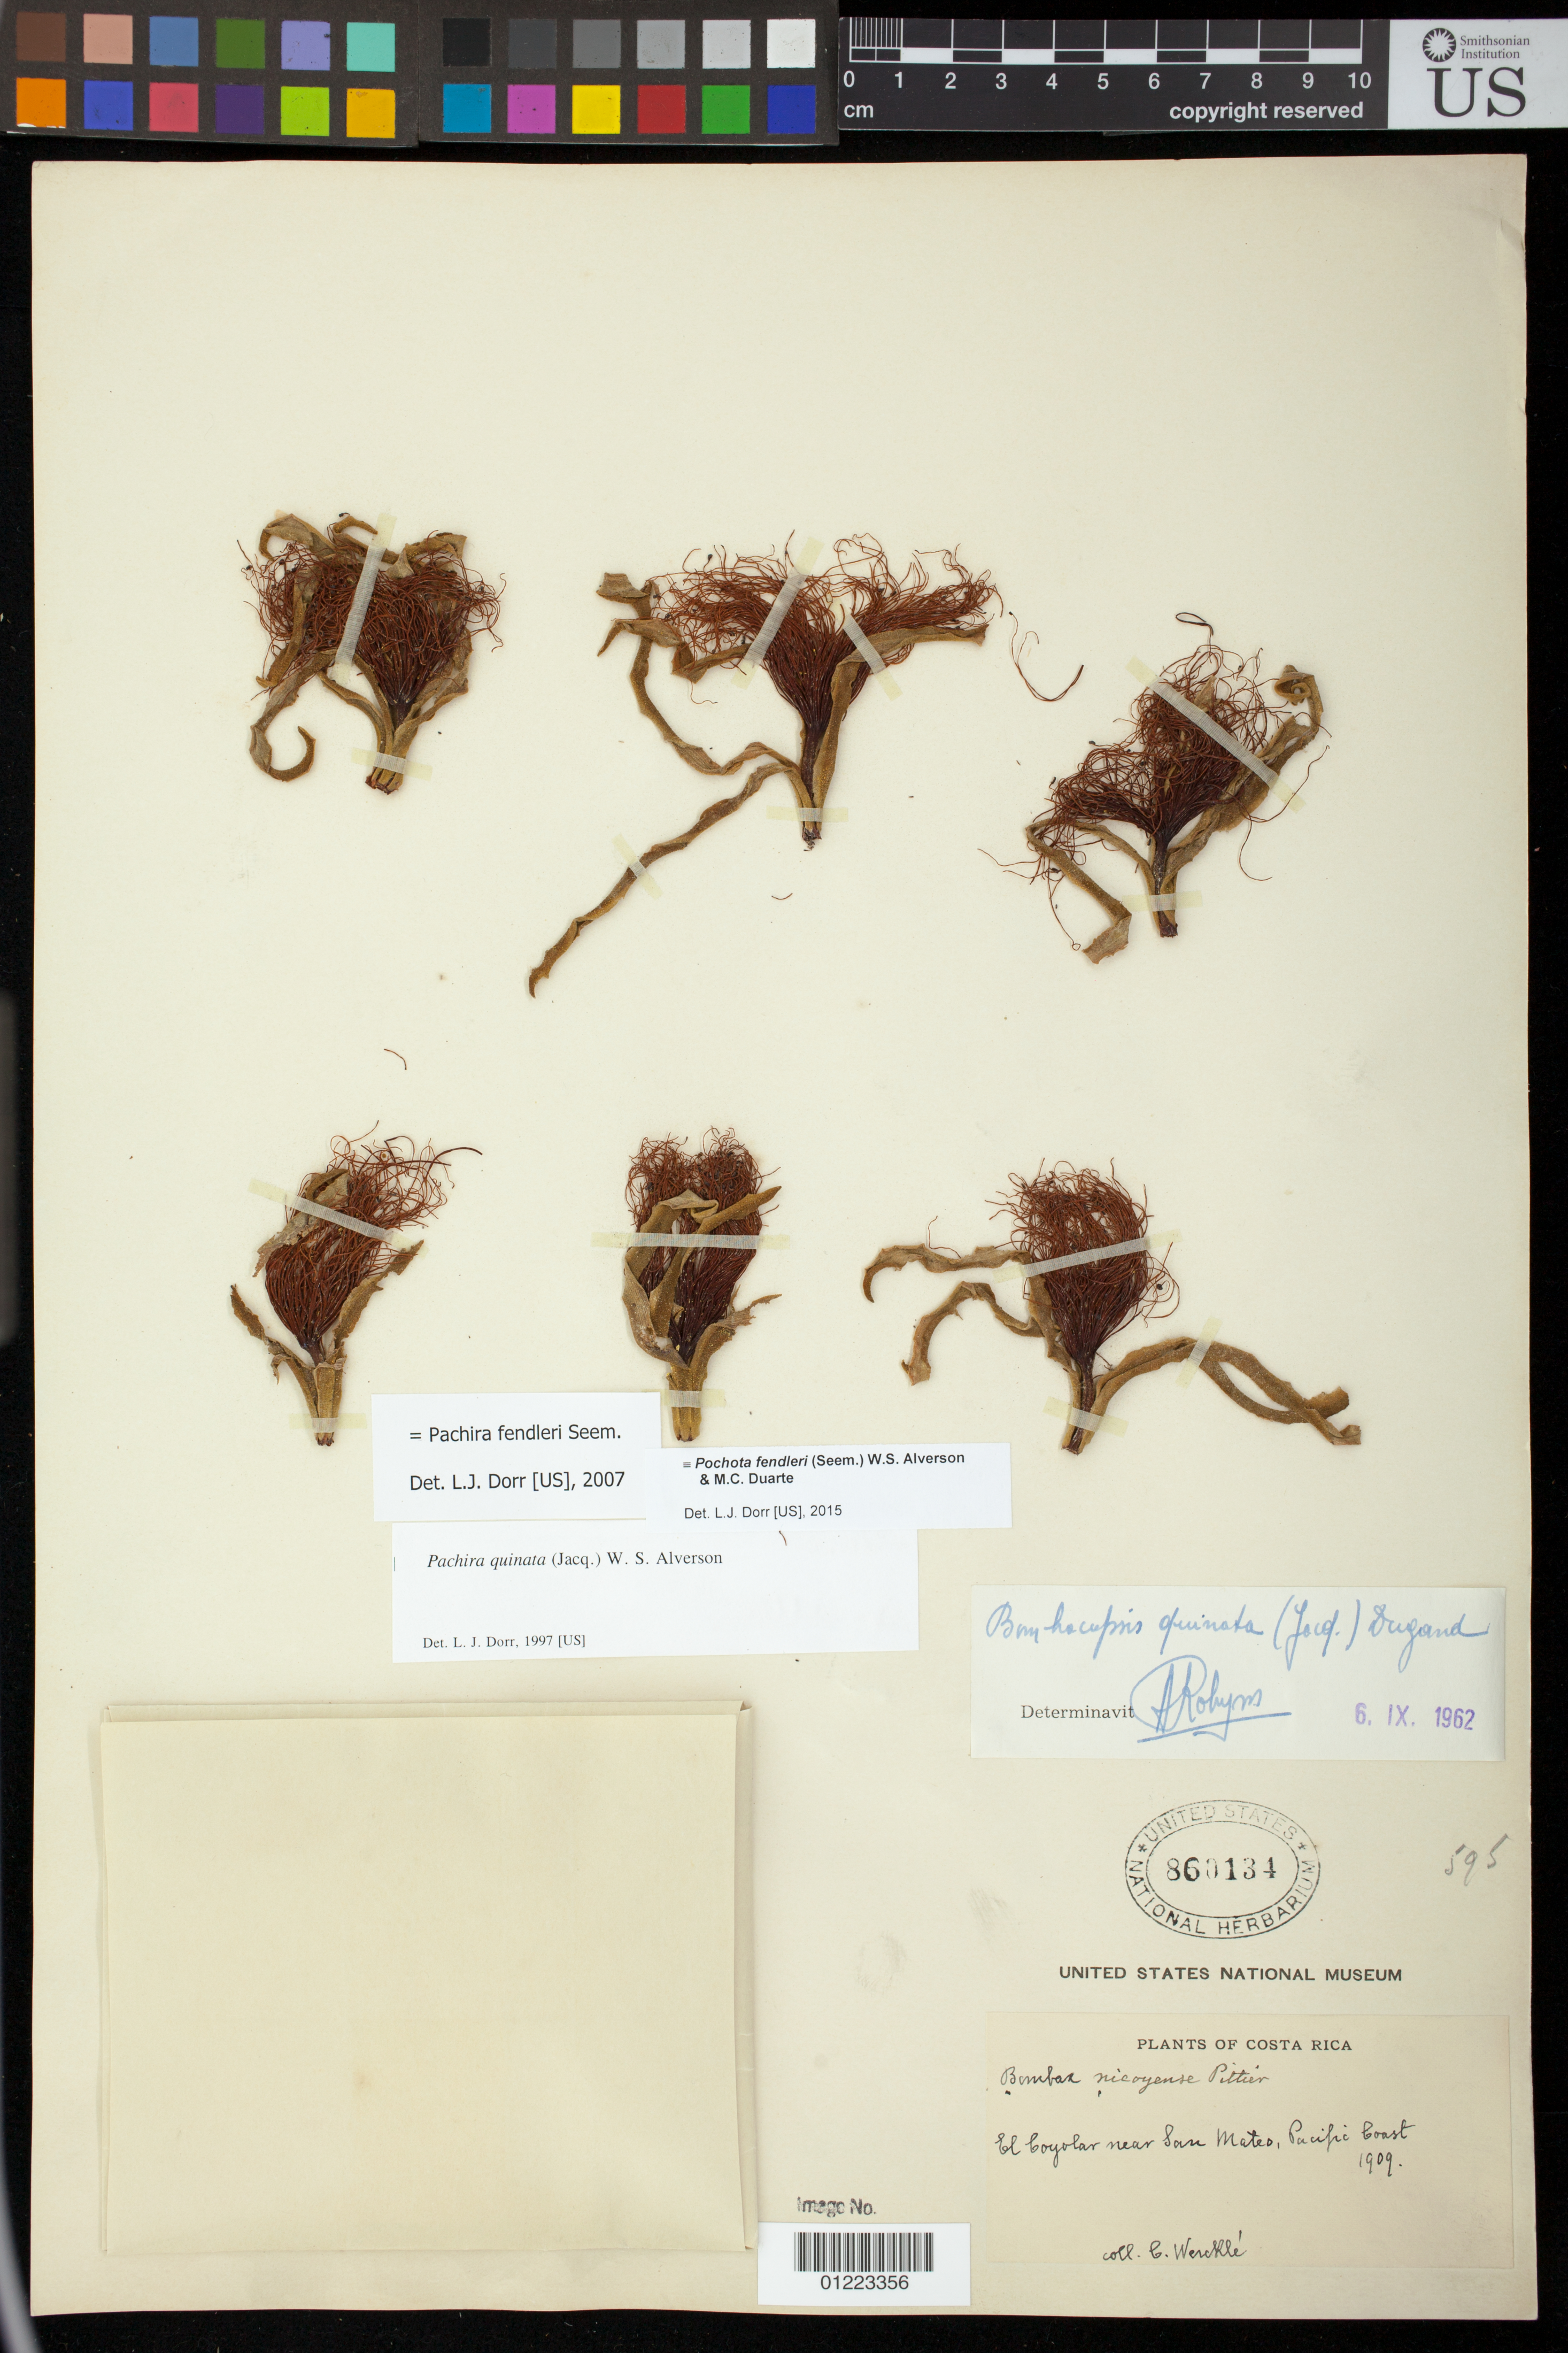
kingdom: Plantae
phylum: Tracheophyta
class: Magnoliopsida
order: Malvales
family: Malvaceae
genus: Pochota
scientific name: Pochota fendleri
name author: (Seem.) W.S. Alverson & M.C. Duarte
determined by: Dorr, L. J., (BOT), Smithsonian Institution - National Museum of Natural History (UNITED STATES)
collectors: C. Wercklé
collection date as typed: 1909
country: Costa Rica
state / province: Alajuela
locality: El Coyolar near San Mateo, Pacific Coast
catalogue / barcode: US 860134